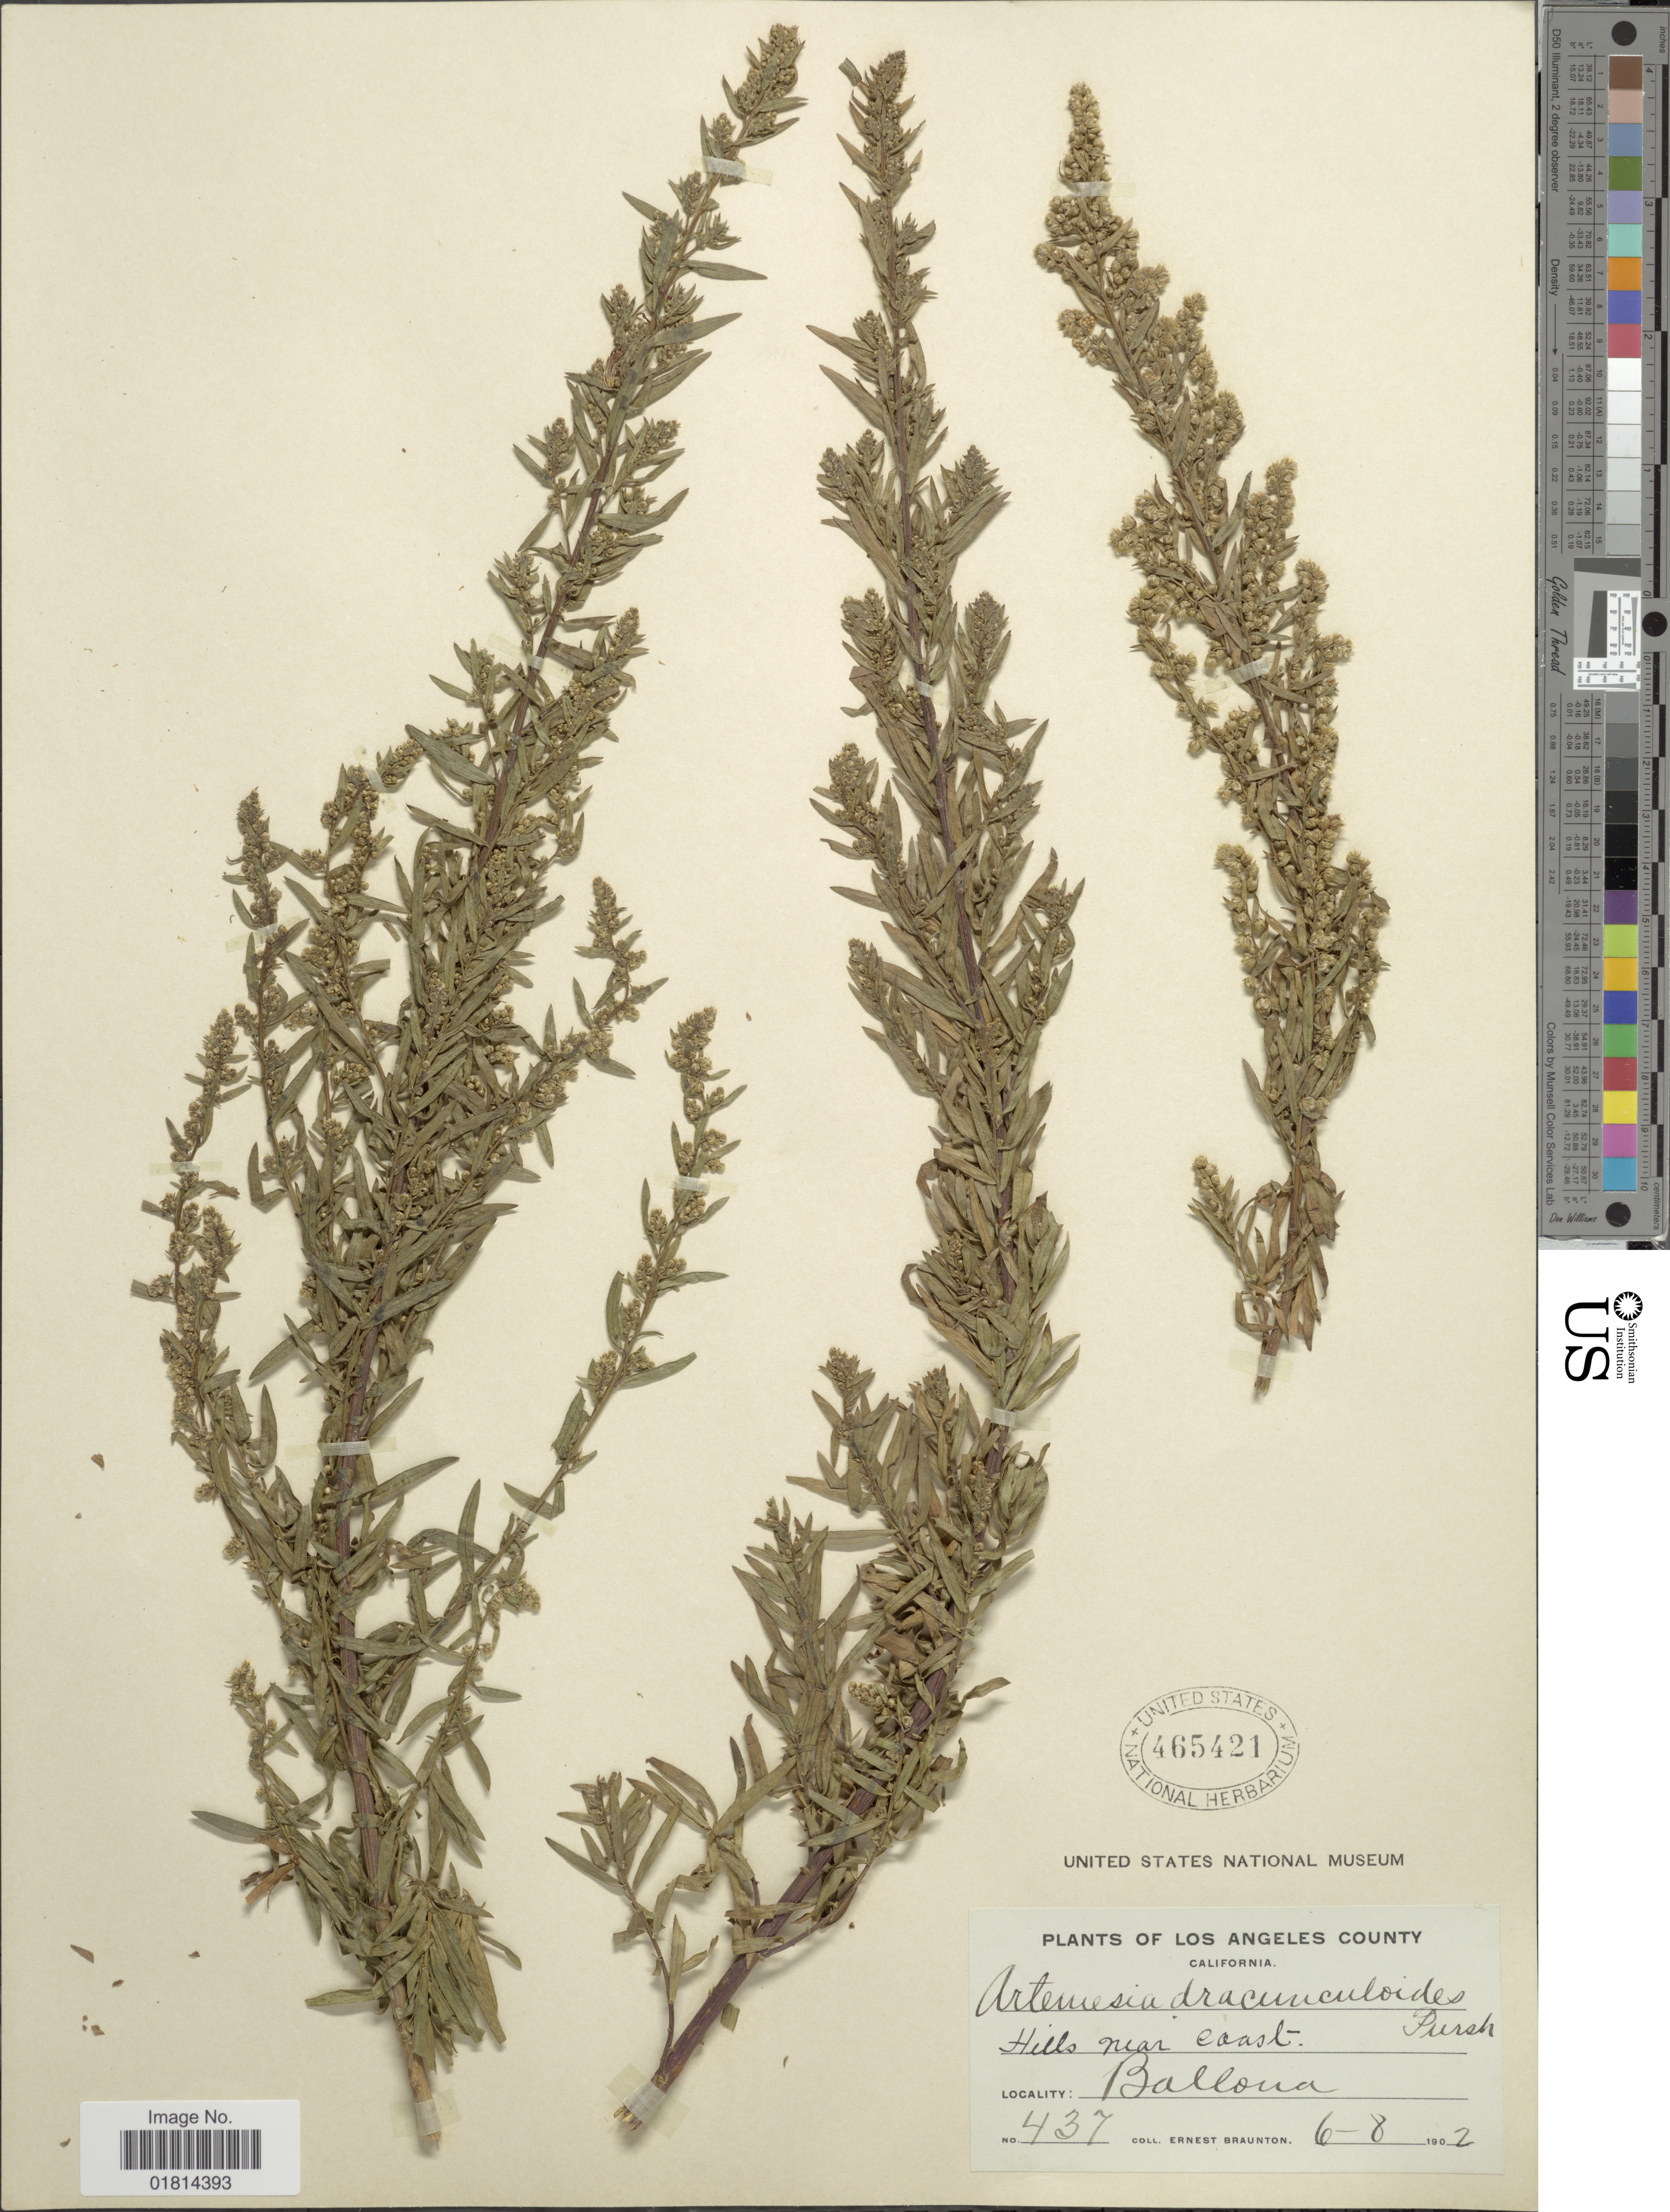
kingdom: Plantae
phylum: Tracheophyta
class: Magnoliopsida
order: Asterales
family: Asteraceae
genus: Artemisia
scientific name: Artemisia aromatica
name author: A. Nelson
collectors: E. Braunton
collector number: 437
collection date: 1902-06-08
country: United States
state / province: California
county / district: Los Angeles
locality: Los Angeles County. California. Hills near coast. Balloua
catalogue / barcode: US 465421